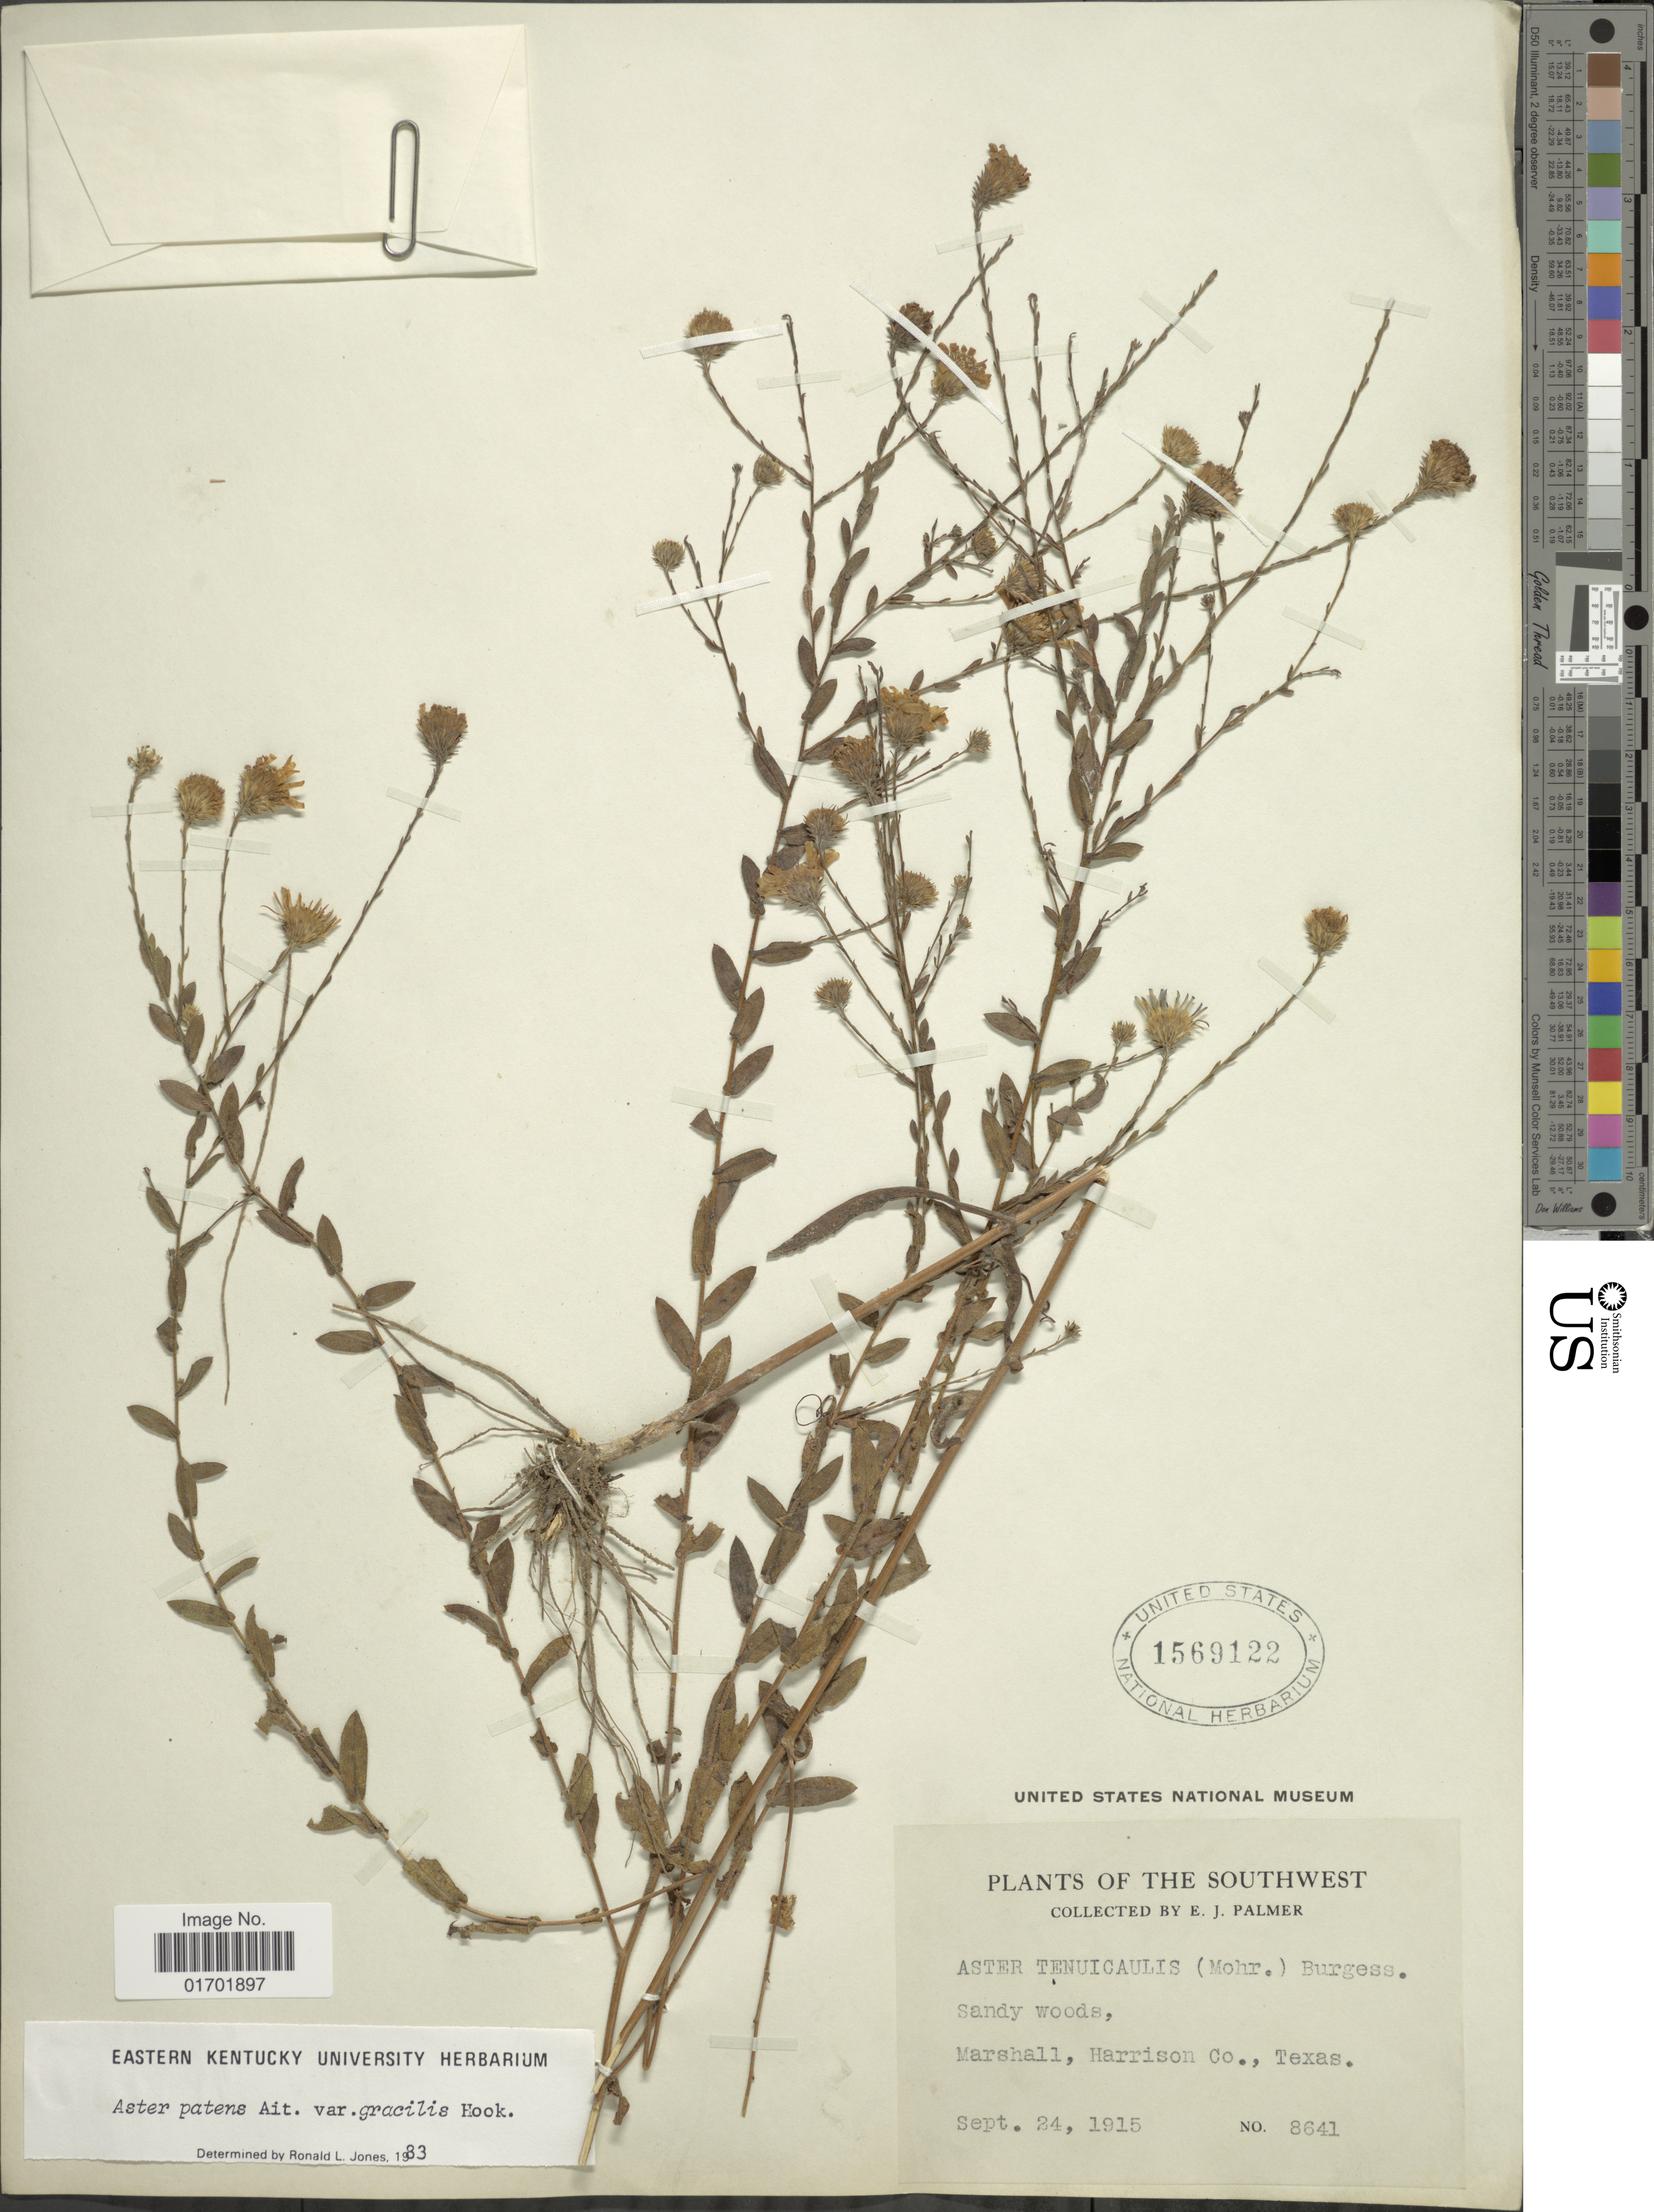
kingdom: Plantae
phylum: Tracheophyta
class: Magnoliopsida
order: Asterales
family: Asteraceae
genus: Symphyotrichum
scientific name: Symphyotrichum patens var. gracile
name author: (Hook.) G.L. Nesom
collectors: E. J. Palmer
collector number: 8641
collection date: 1915-09-24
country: United States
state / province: Texas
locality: The Southwest, Marshall, Harrison Co.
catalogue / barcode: US 1569122